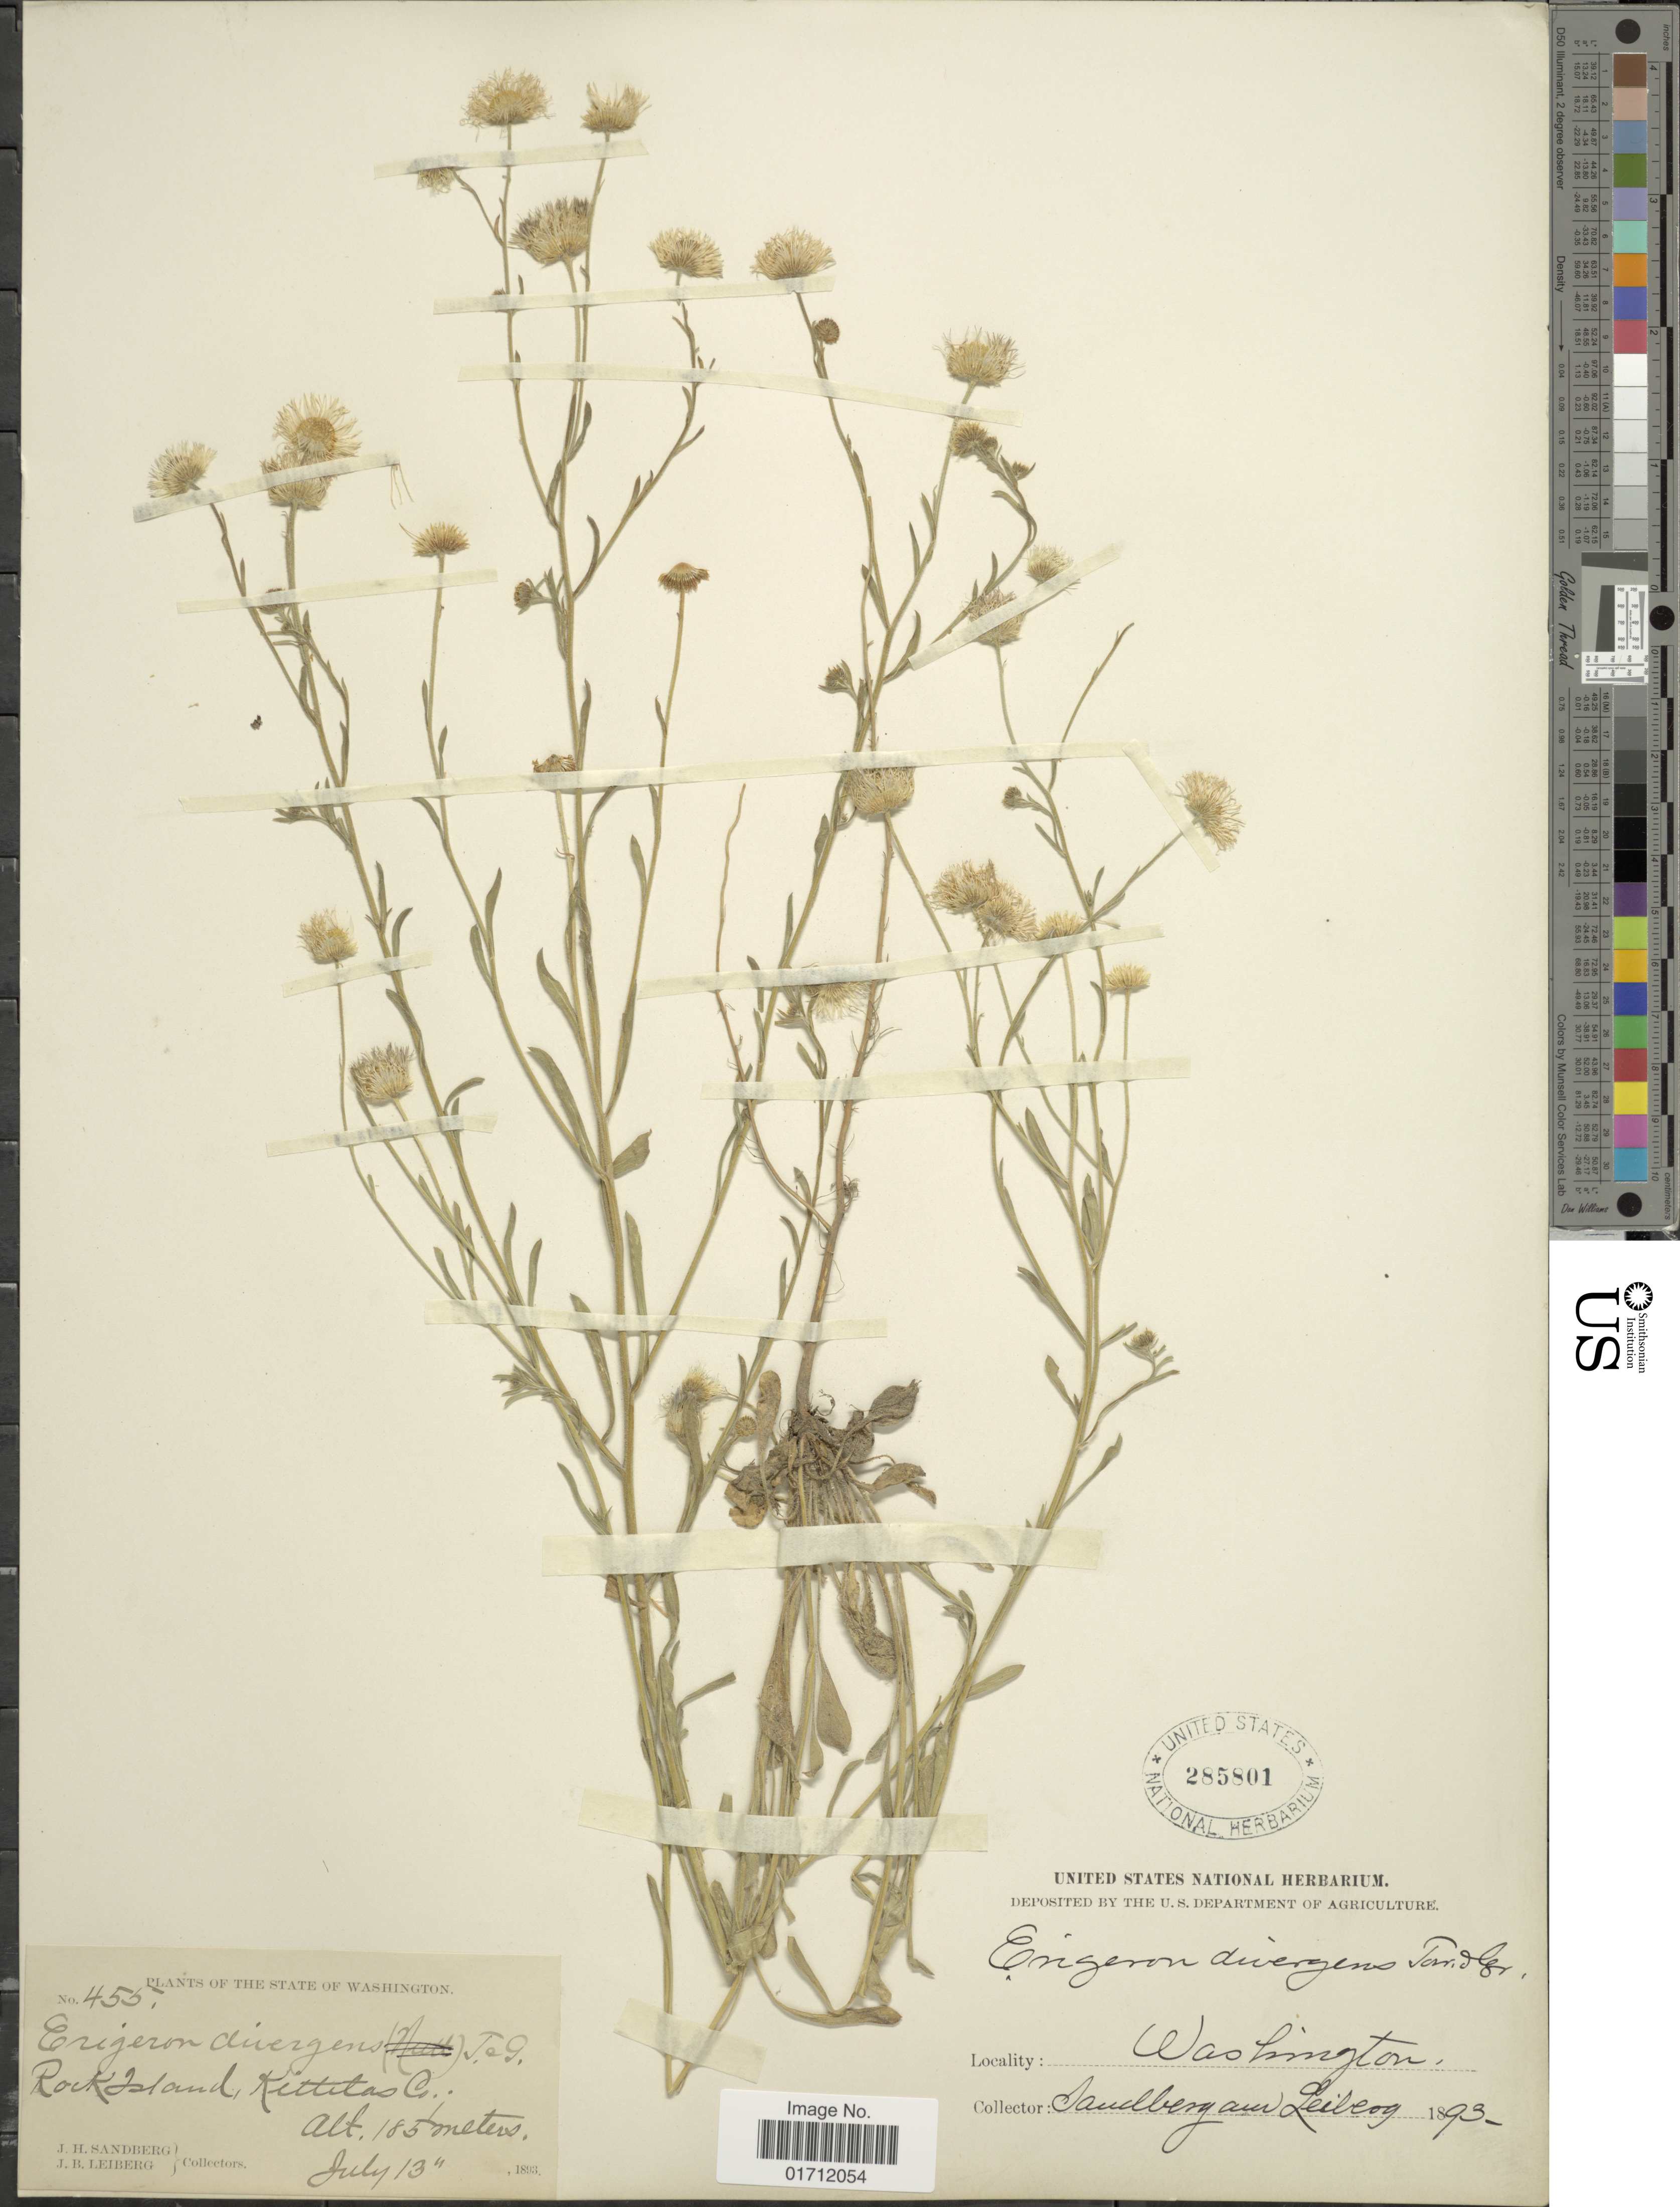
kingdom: Plantae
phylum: Tracheophyta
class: Magnoliopsida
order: Asterales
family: Asteraceae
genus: Erigeron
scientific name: Erigeron divergens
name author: Torr. & A. Gray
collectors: J. H. Sandberg & J. B. Leiberg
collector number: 455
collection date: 1893-07-13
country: United States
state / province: Washington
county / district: Kittitas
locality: Rock Island, Kittitas Co.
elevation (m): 1850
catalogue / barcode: US 285801